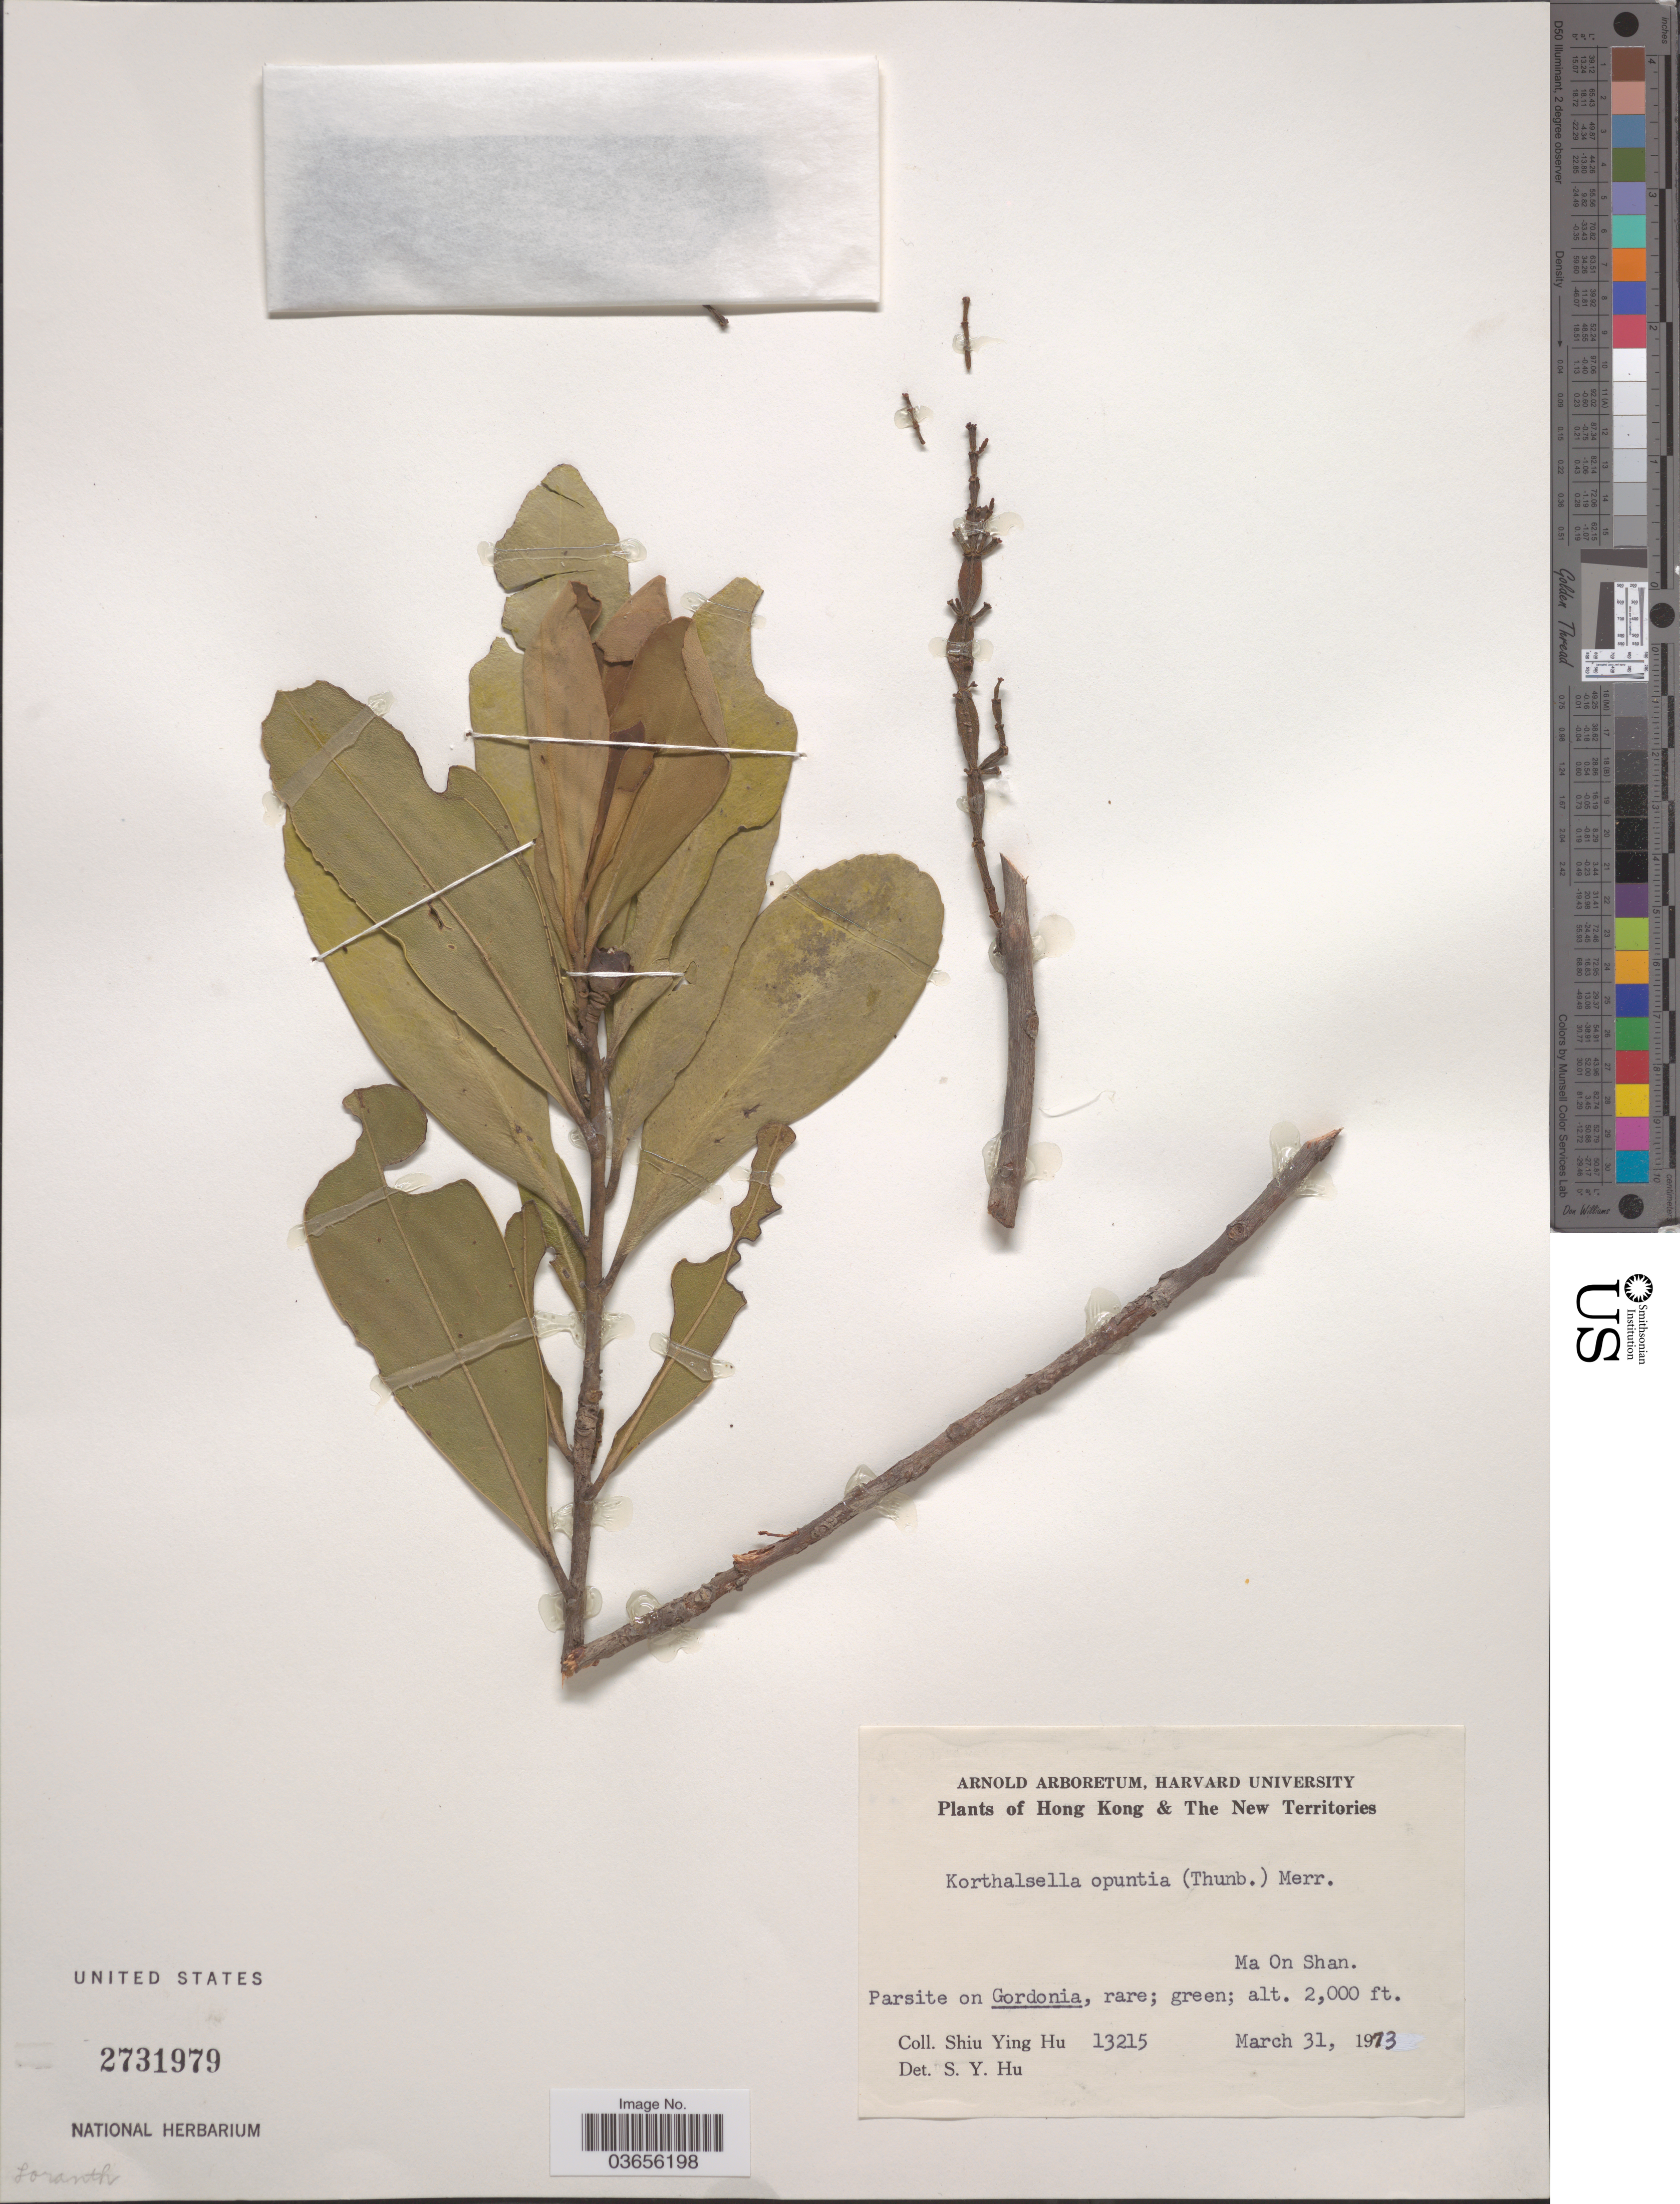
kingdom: Plantae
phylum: Tracheophyta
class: Magnoliopsida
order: Santalales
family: Viscaceae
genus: Korthalsella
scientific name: Korthalsella opuntia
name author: (Thunb.) Merr.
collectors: S. Y. Hu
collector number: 13215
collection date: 1973-03-31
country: China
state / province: Hong Kong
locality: The New Territories. Ma On Shan.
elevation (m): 610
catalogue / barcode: US 2731979